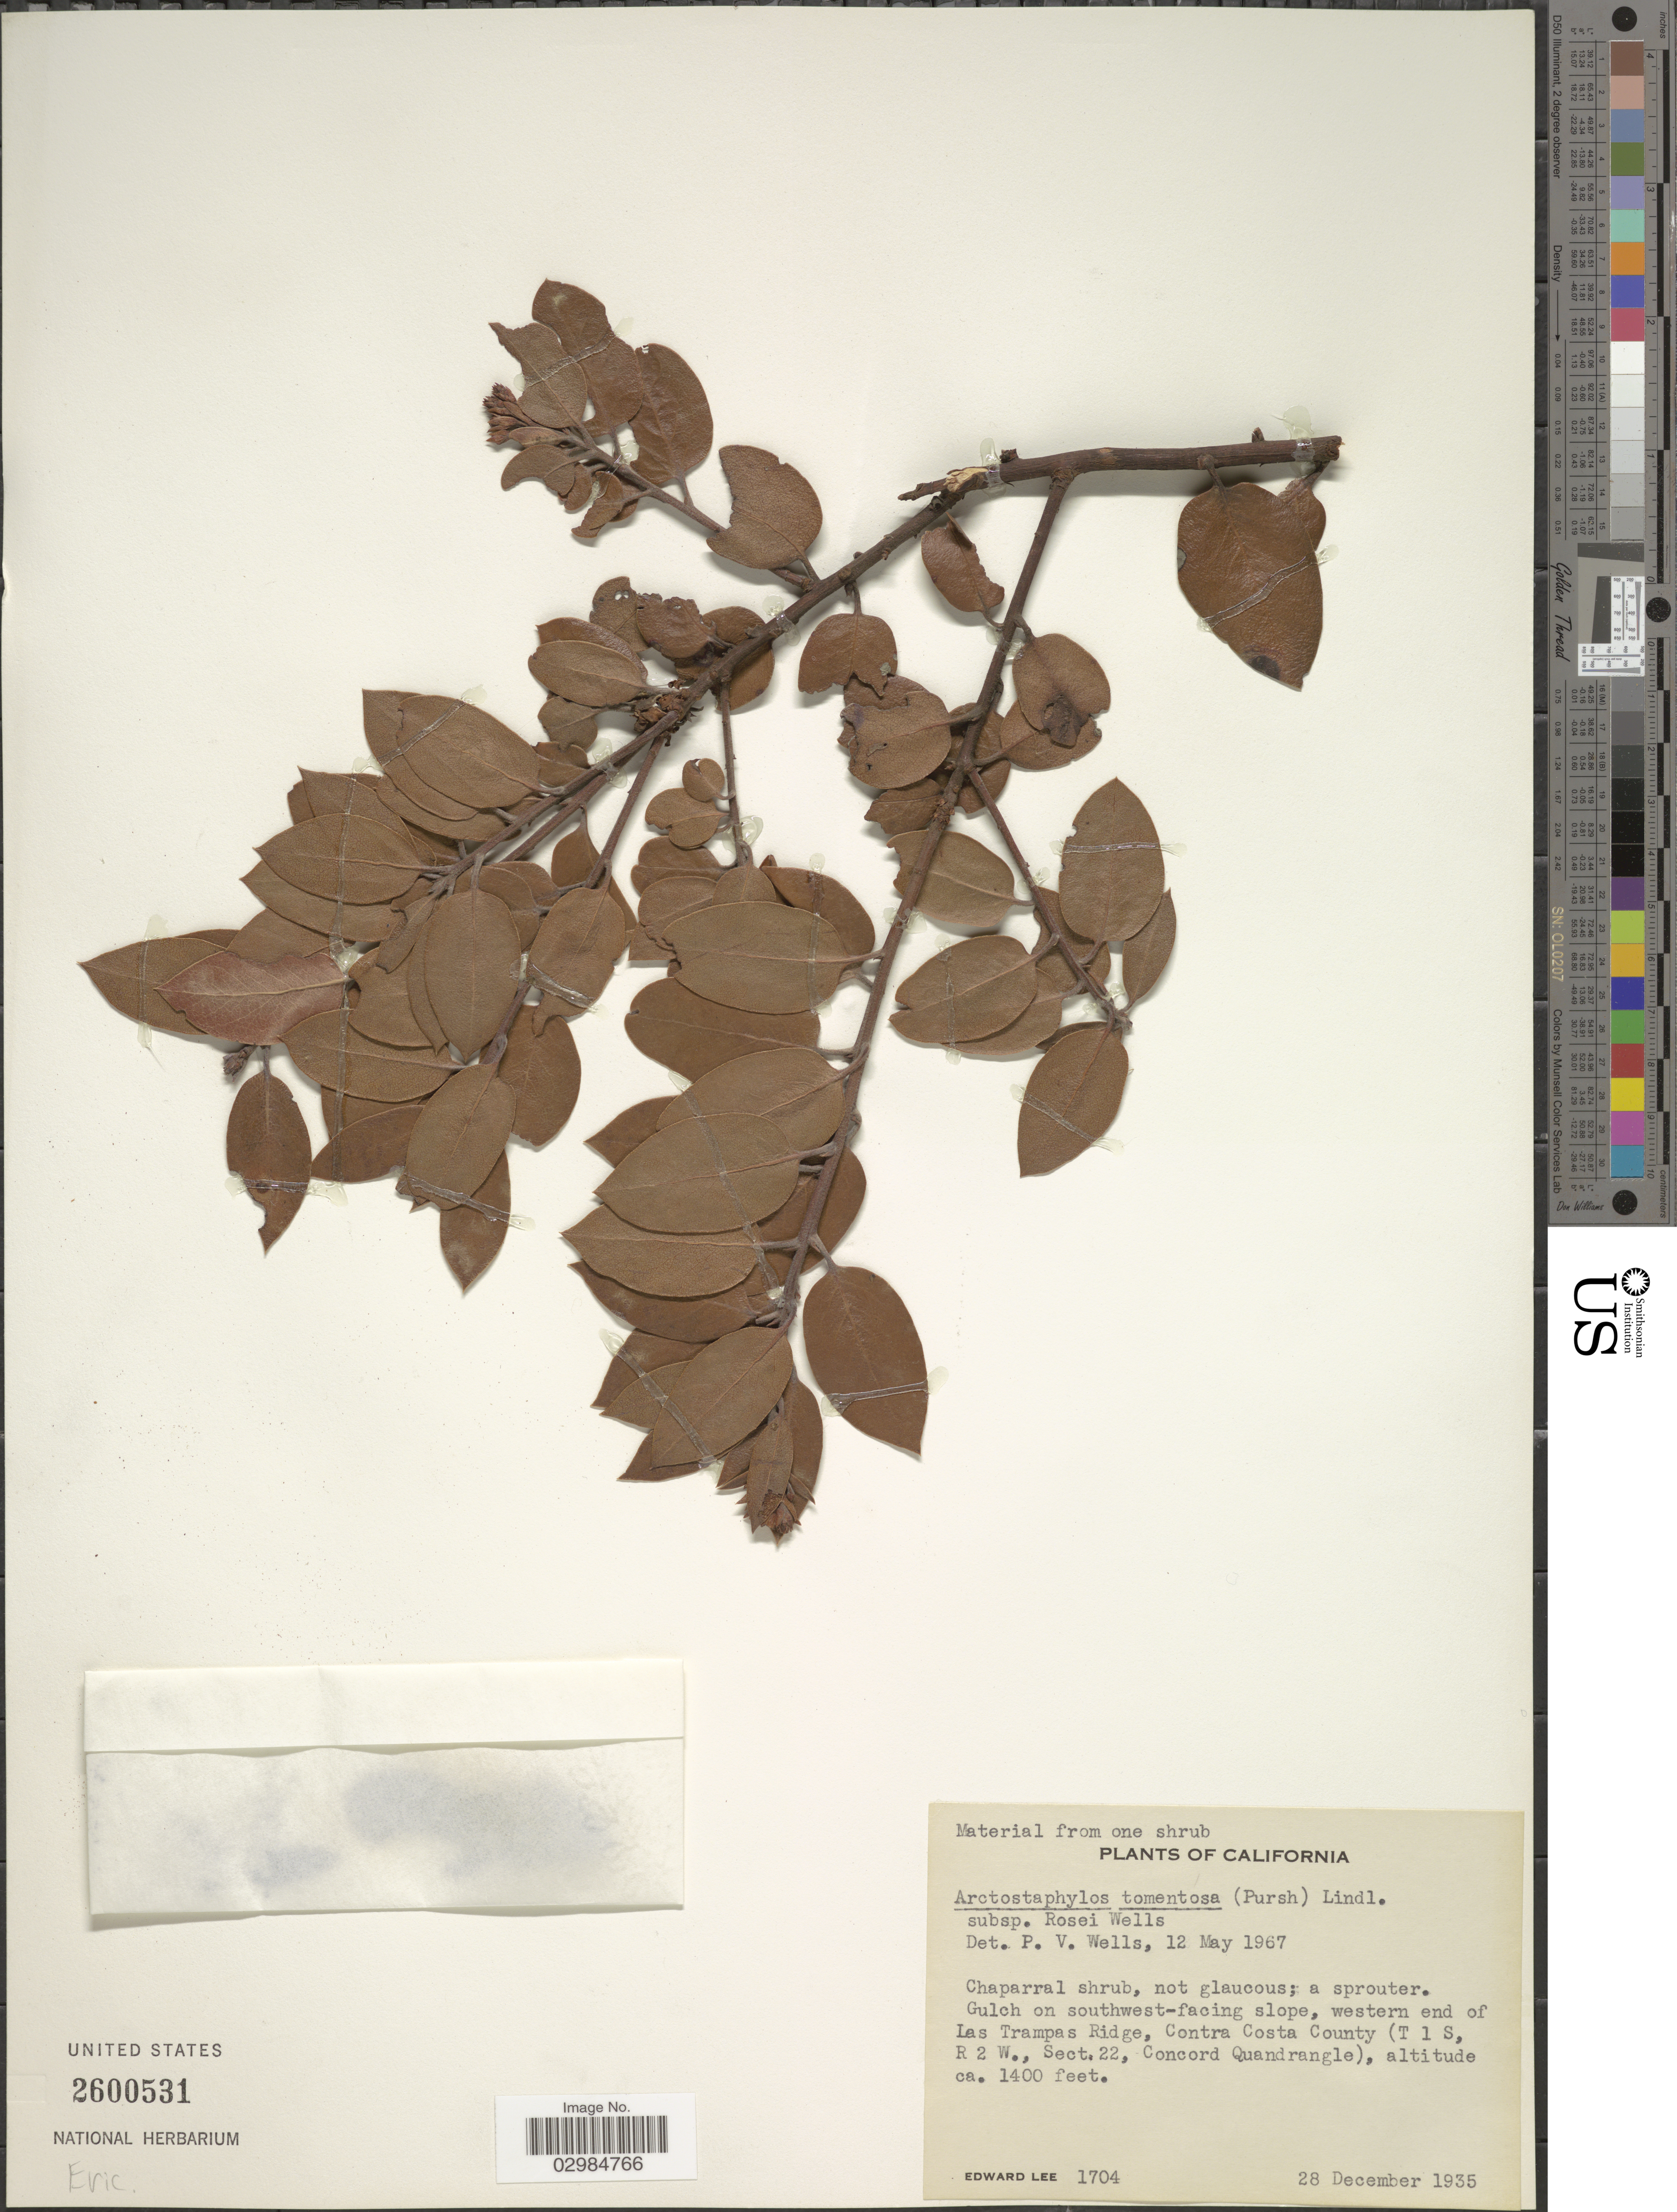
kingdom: Plantae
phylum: Tracheophyta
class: Magnoliopsida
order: Ericales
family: Ericaceae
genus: Arctostaphylos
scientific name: Arctostaphylos tomentosa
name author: (Pursh) Lindl.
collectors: E. Lee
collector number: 1704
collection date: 1935-12-28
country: United States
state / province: California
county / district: Contra Costa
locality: Gulch on southwest-facing slope, western end of Las Trampas Ridge, Contra Costa County (T1S, R2W, Sect. 22, Concord Quadrangle).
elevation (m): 427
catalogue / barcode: US 2600531